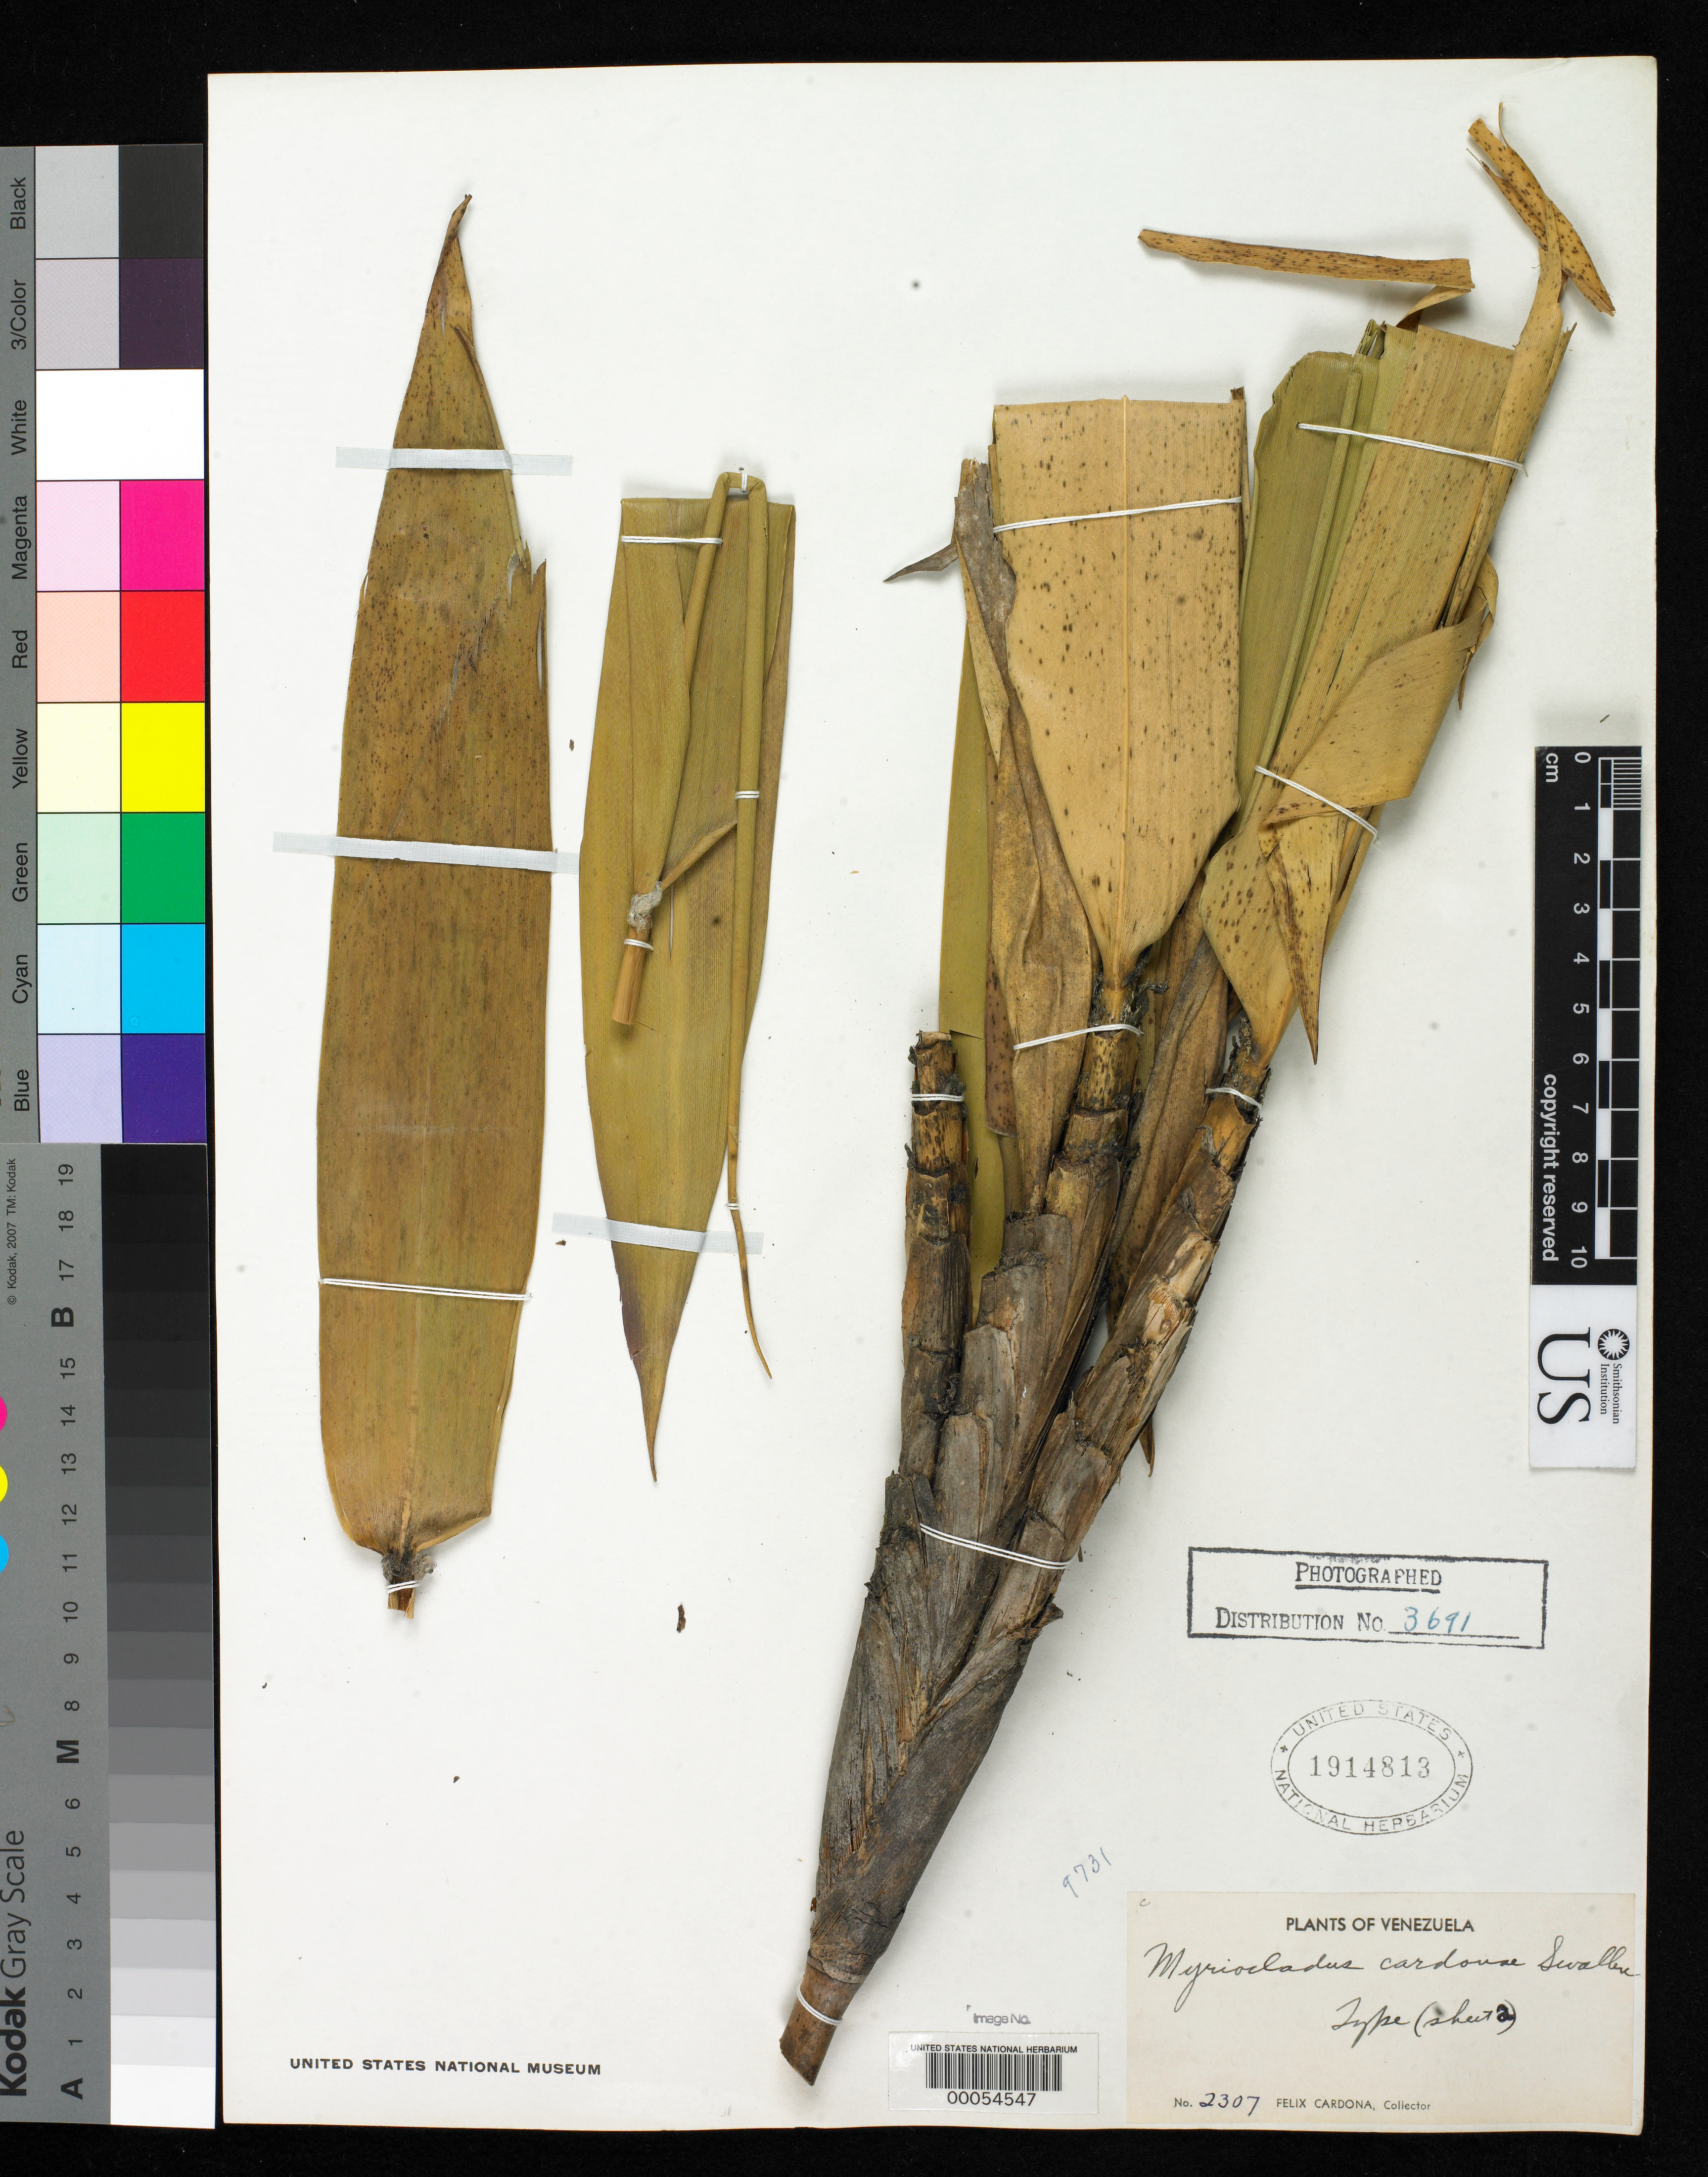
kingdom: Plantae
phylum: Tracheophyta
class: Liliopsida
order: Poales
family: Poaceae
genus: Myriocladus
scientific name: Myriocladus cardonae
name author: Swallen in Steyerm.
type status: Holotype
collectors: F. Cardona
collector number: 2307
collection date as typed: Oct 1947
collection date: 1947-10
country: Venezuela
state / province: Bolívar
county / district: Caroni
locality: Cumbre del Cerro Acopan, Caroni, Guayana.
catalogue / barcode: US 1914813